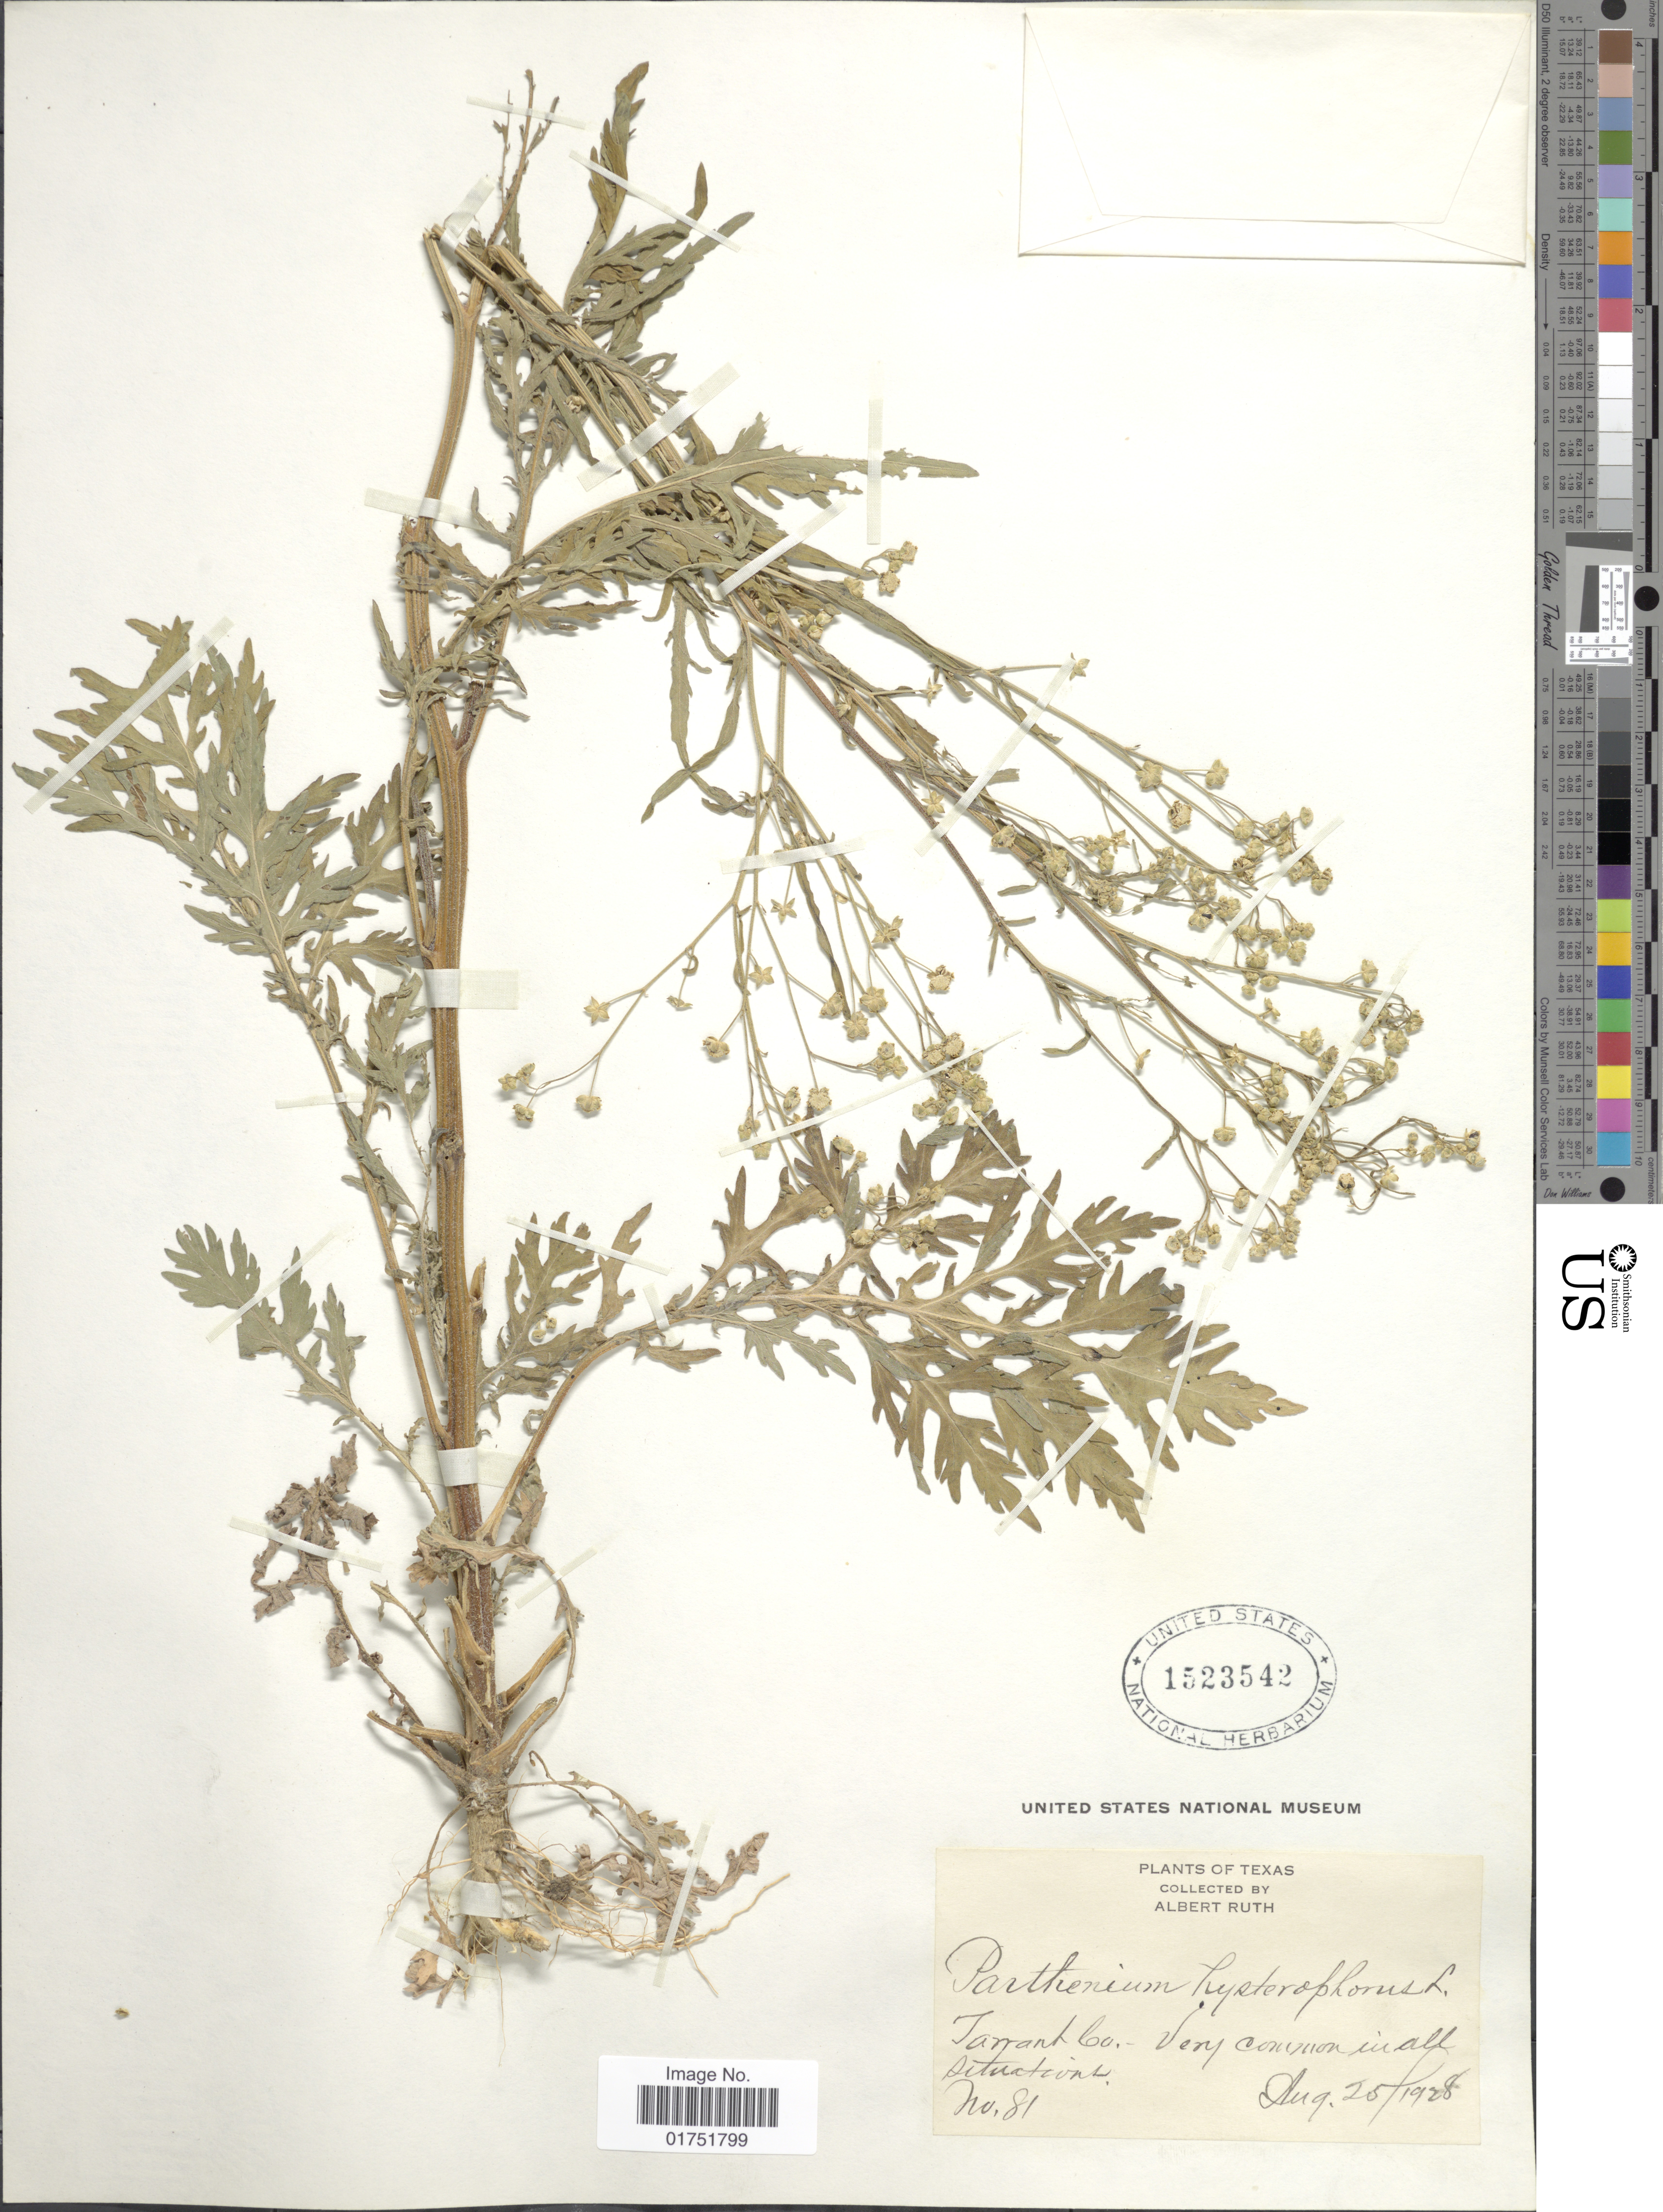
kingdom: Plantae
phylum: Tracheophyta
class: Magnoliopsida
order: Asterales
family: Asteraceae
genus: Parthenium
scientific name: Parthenium hysterophorus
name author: L.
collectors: A. Ruth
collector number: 81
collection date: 1928-08-25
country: United States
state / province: Texas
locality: Tarrant Co.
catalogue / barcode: US 1523542